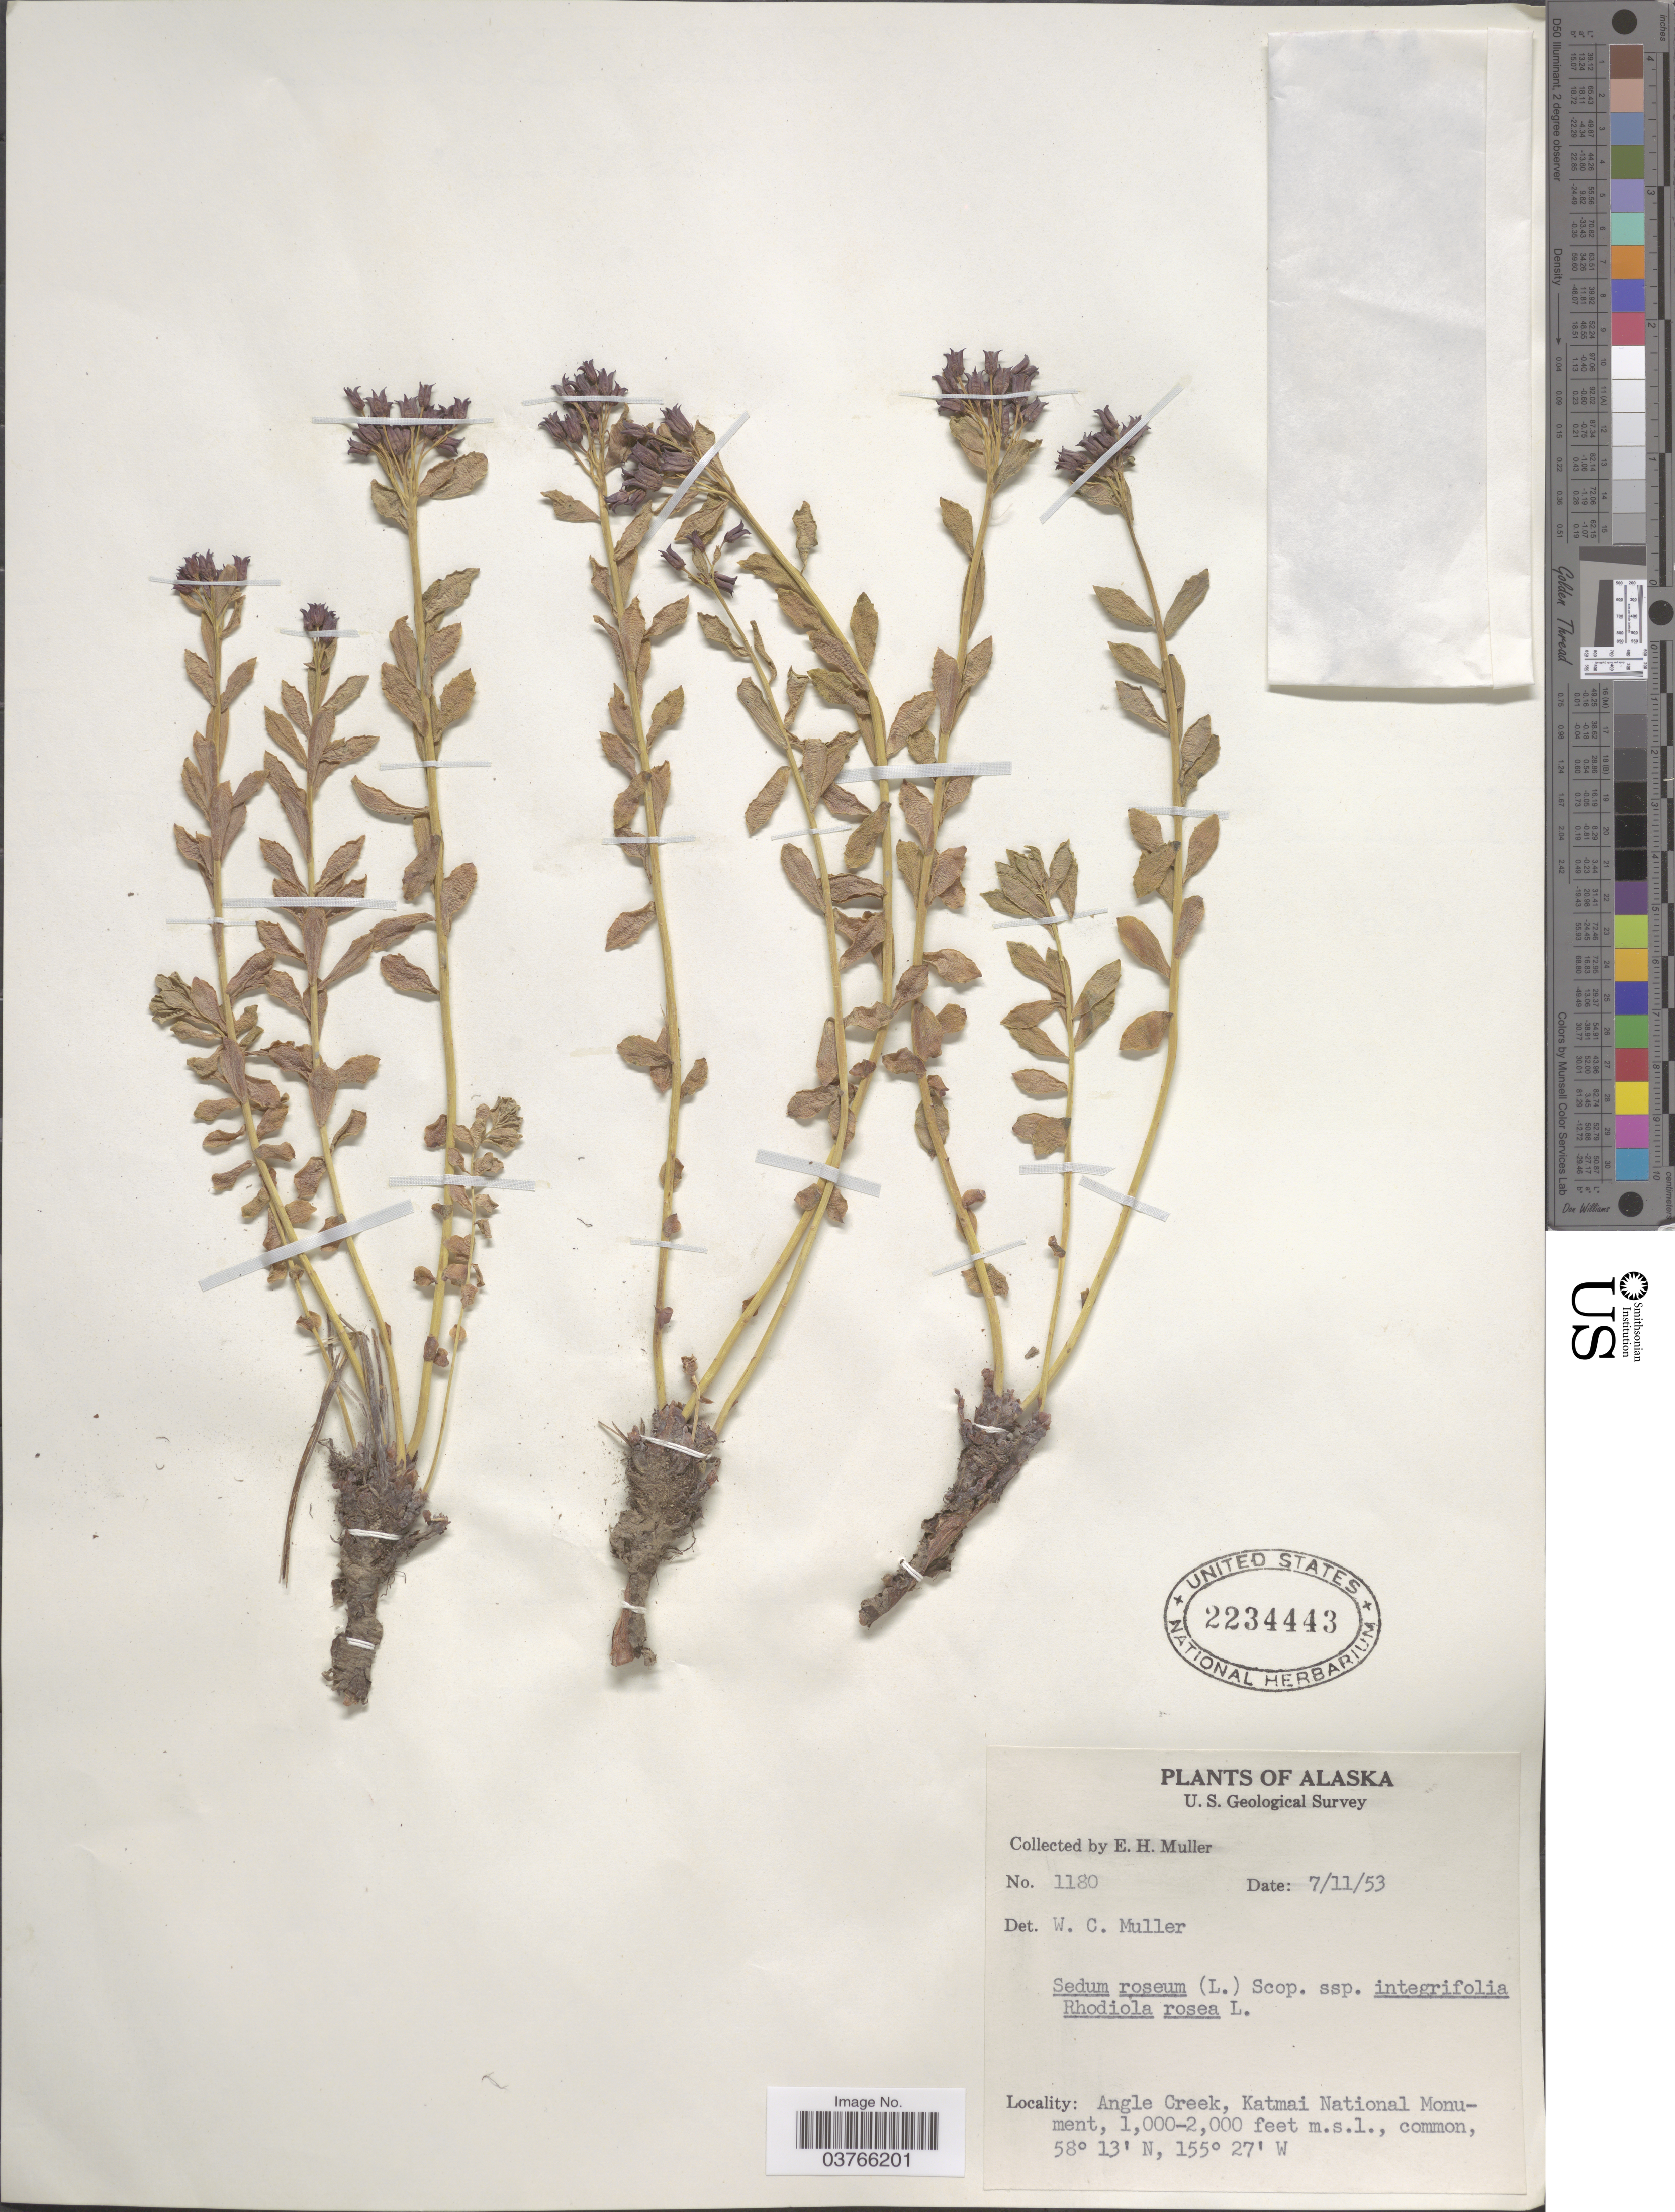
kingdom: Plantae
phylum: Tracheophyta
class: Magnoliopsida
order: Saxifragales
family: Crassulaceae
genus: Rhodiola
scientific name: Rhodiola integrifolia subsp. integrifolia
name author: Raf.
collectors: E. H. Muller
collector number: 1180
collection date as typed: Transcribed d/m/y: 11/7/53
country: United States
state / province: Alaska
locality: Angle Creek, Katmai National Monument.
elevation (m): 305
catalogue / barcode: US 2234443